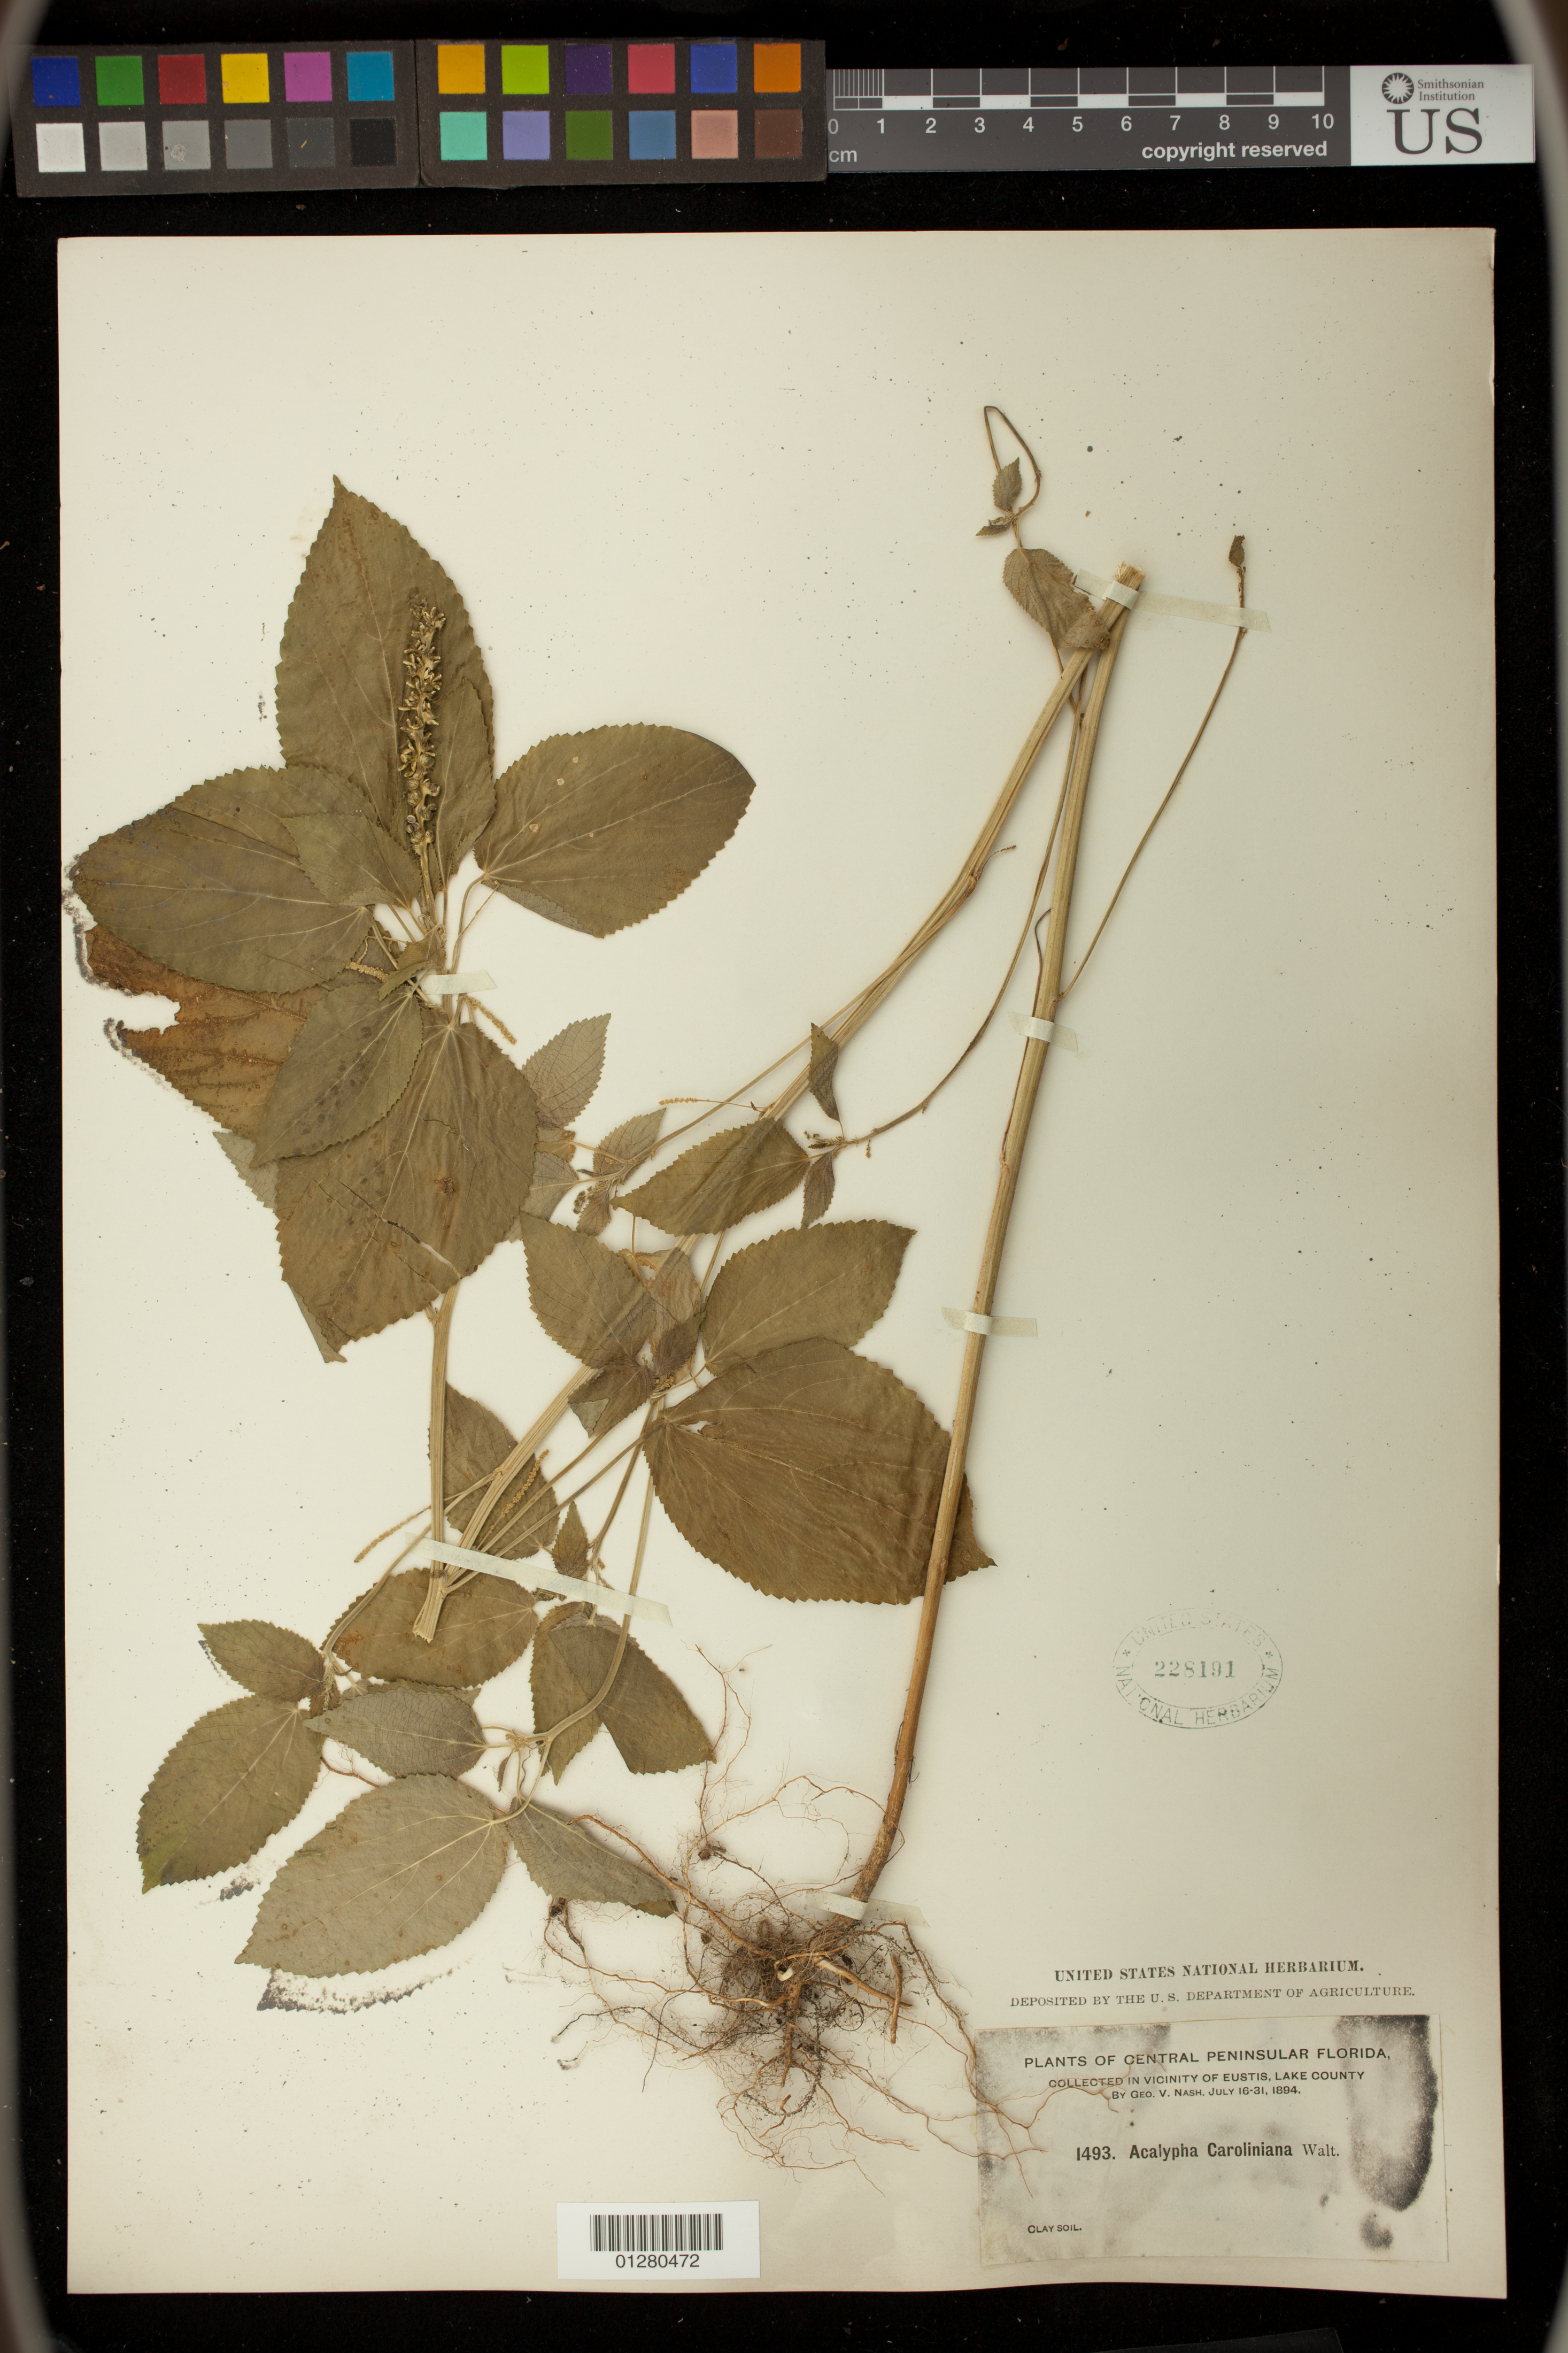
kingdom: Plantae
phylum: Tracheophyta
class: Magnoliopsida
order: Malpighiales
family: Euphorbiaceae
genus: Acalypha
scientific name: Acalypha ostryifolia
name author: Ridd.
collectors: G. V. Nash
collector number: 1493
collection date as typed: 16 - 31 Jul 1894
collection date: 1894-07-16/1894-07-31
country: United States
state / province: Florida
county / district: Lake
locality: Vicinity of Eustis.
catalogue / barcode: US 228191